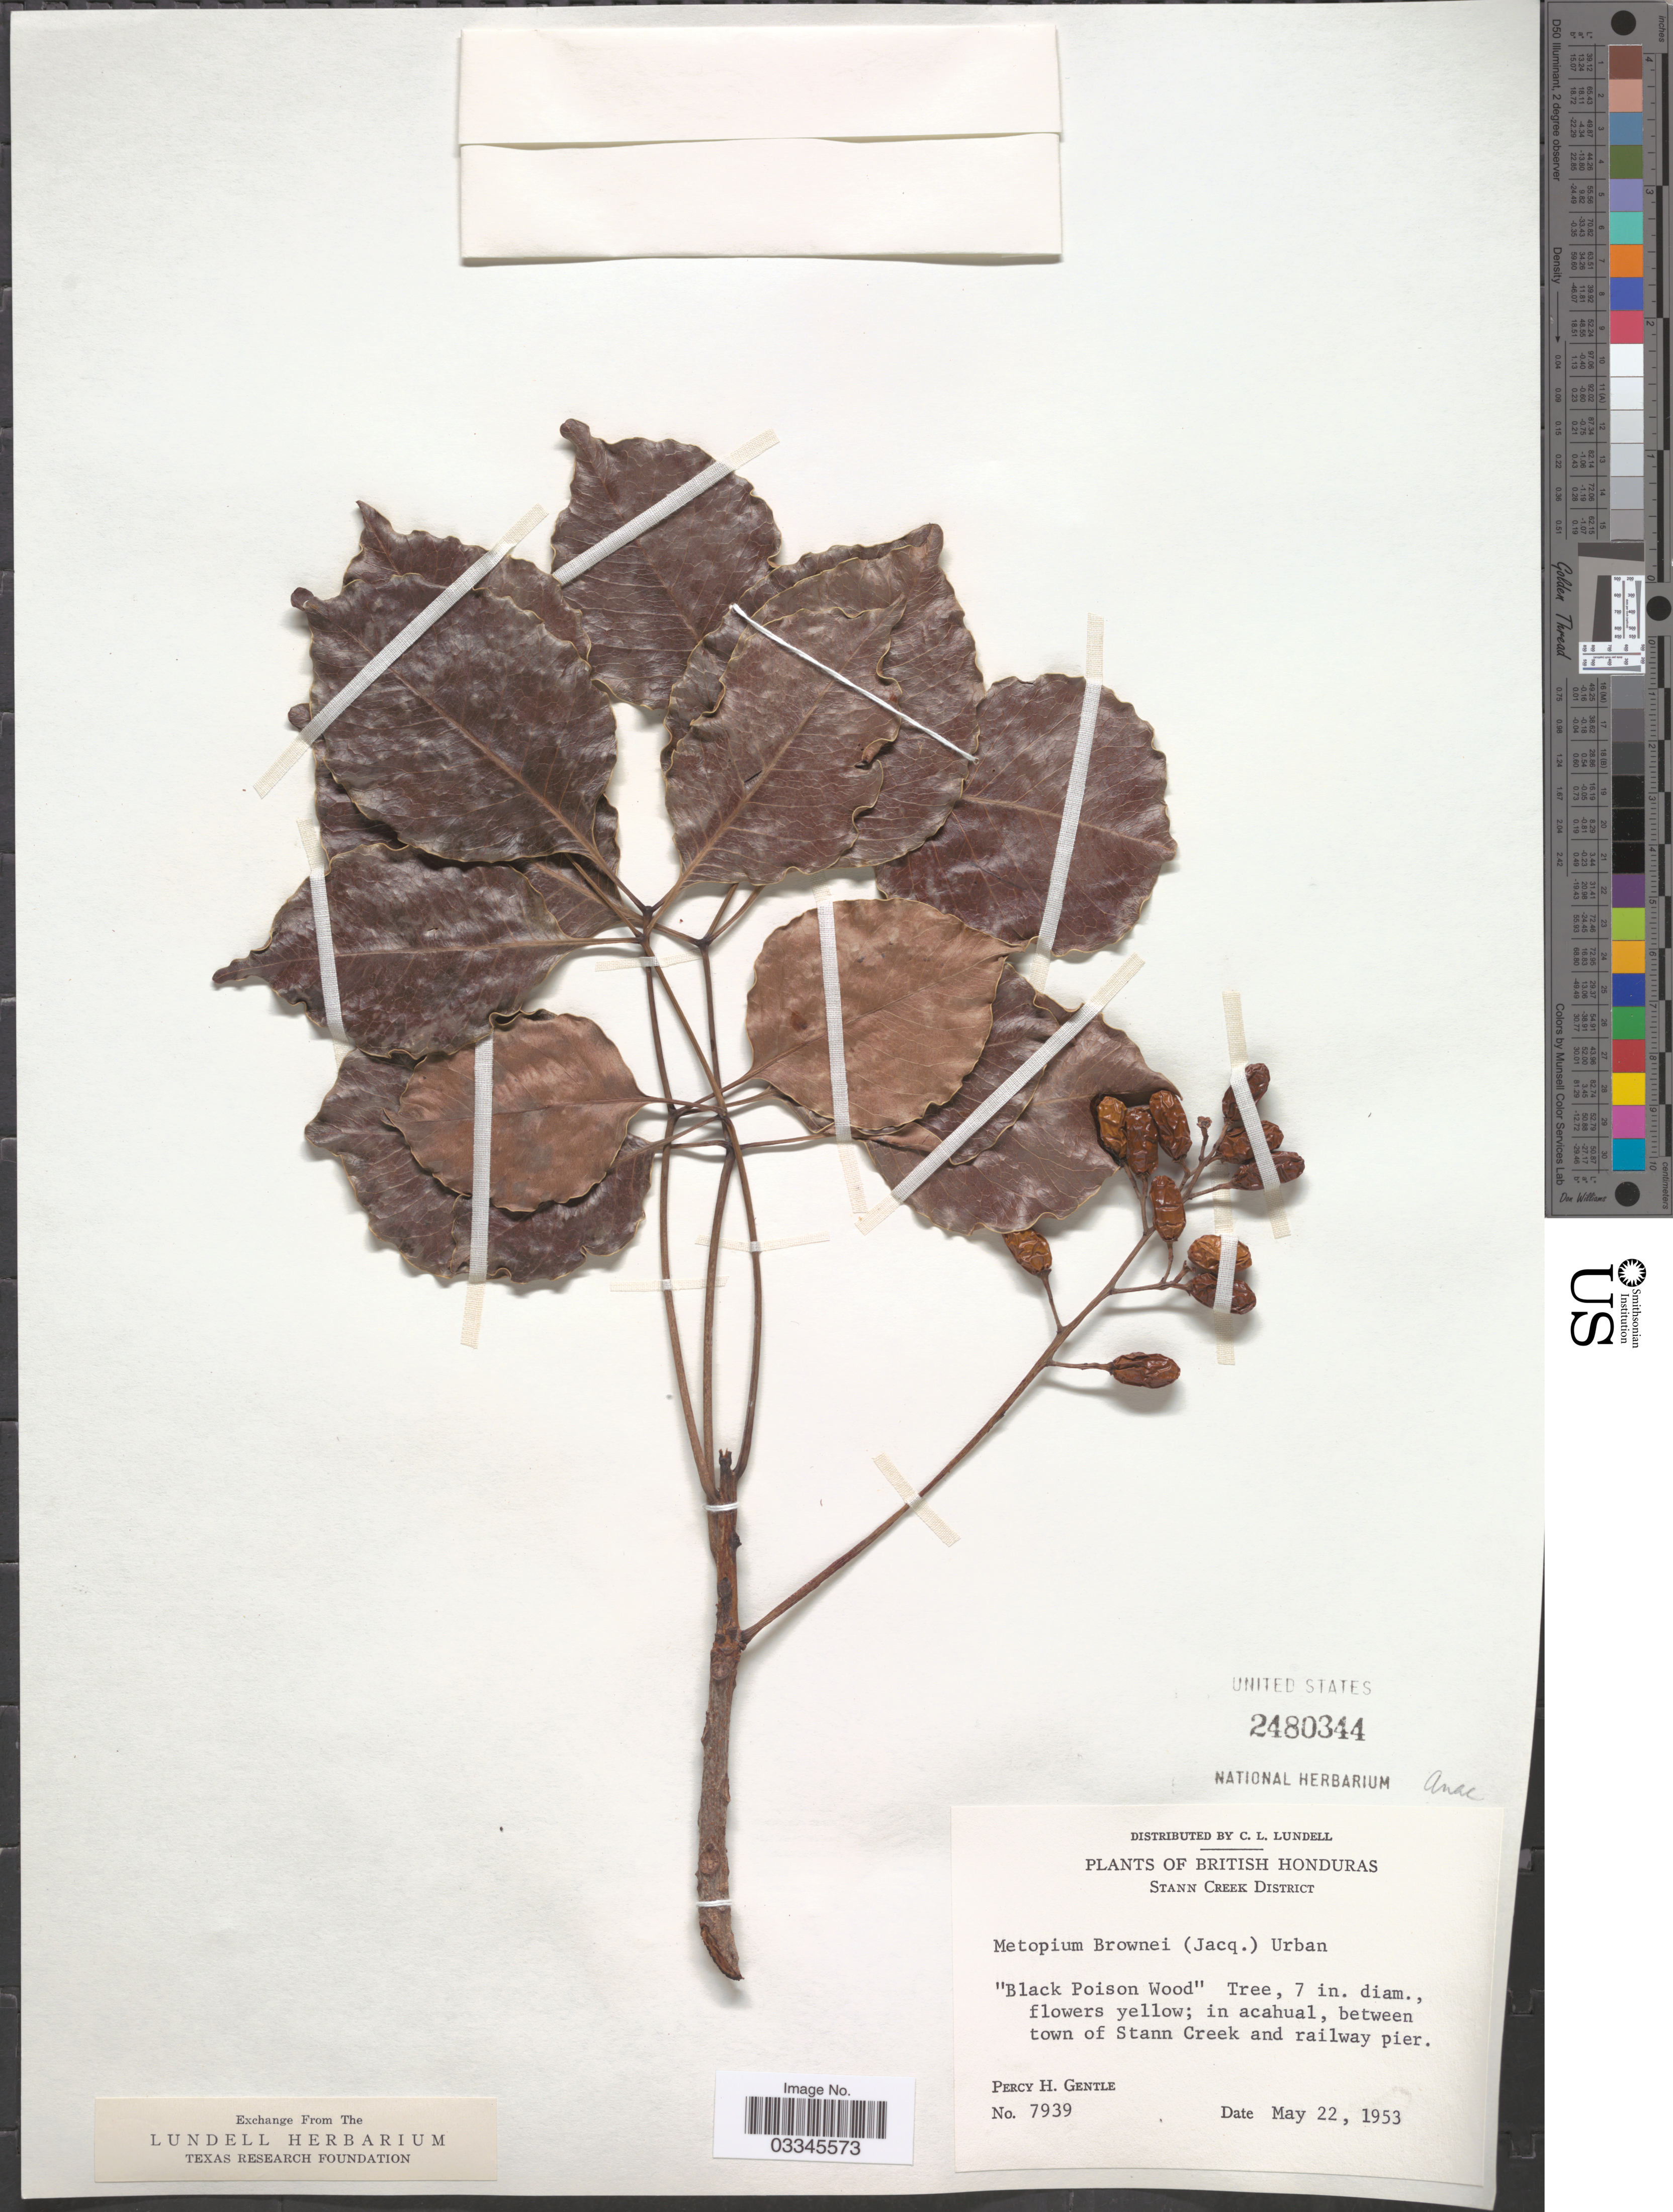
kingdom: Plantae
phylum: Tracheophyta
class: Magnoliopsida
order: Sapindales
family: Anacardiaceae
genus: Metopium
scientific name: Metopium brownei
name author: (Jacq.) Urb.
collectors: P. H. Gentle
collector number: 7939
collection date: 1953-05-22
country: Belize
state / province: Stann Creek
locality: British Honduras. Stann Creek District. In acahual, between town of Stann Creek and railway pier.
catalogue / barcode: US 2480344